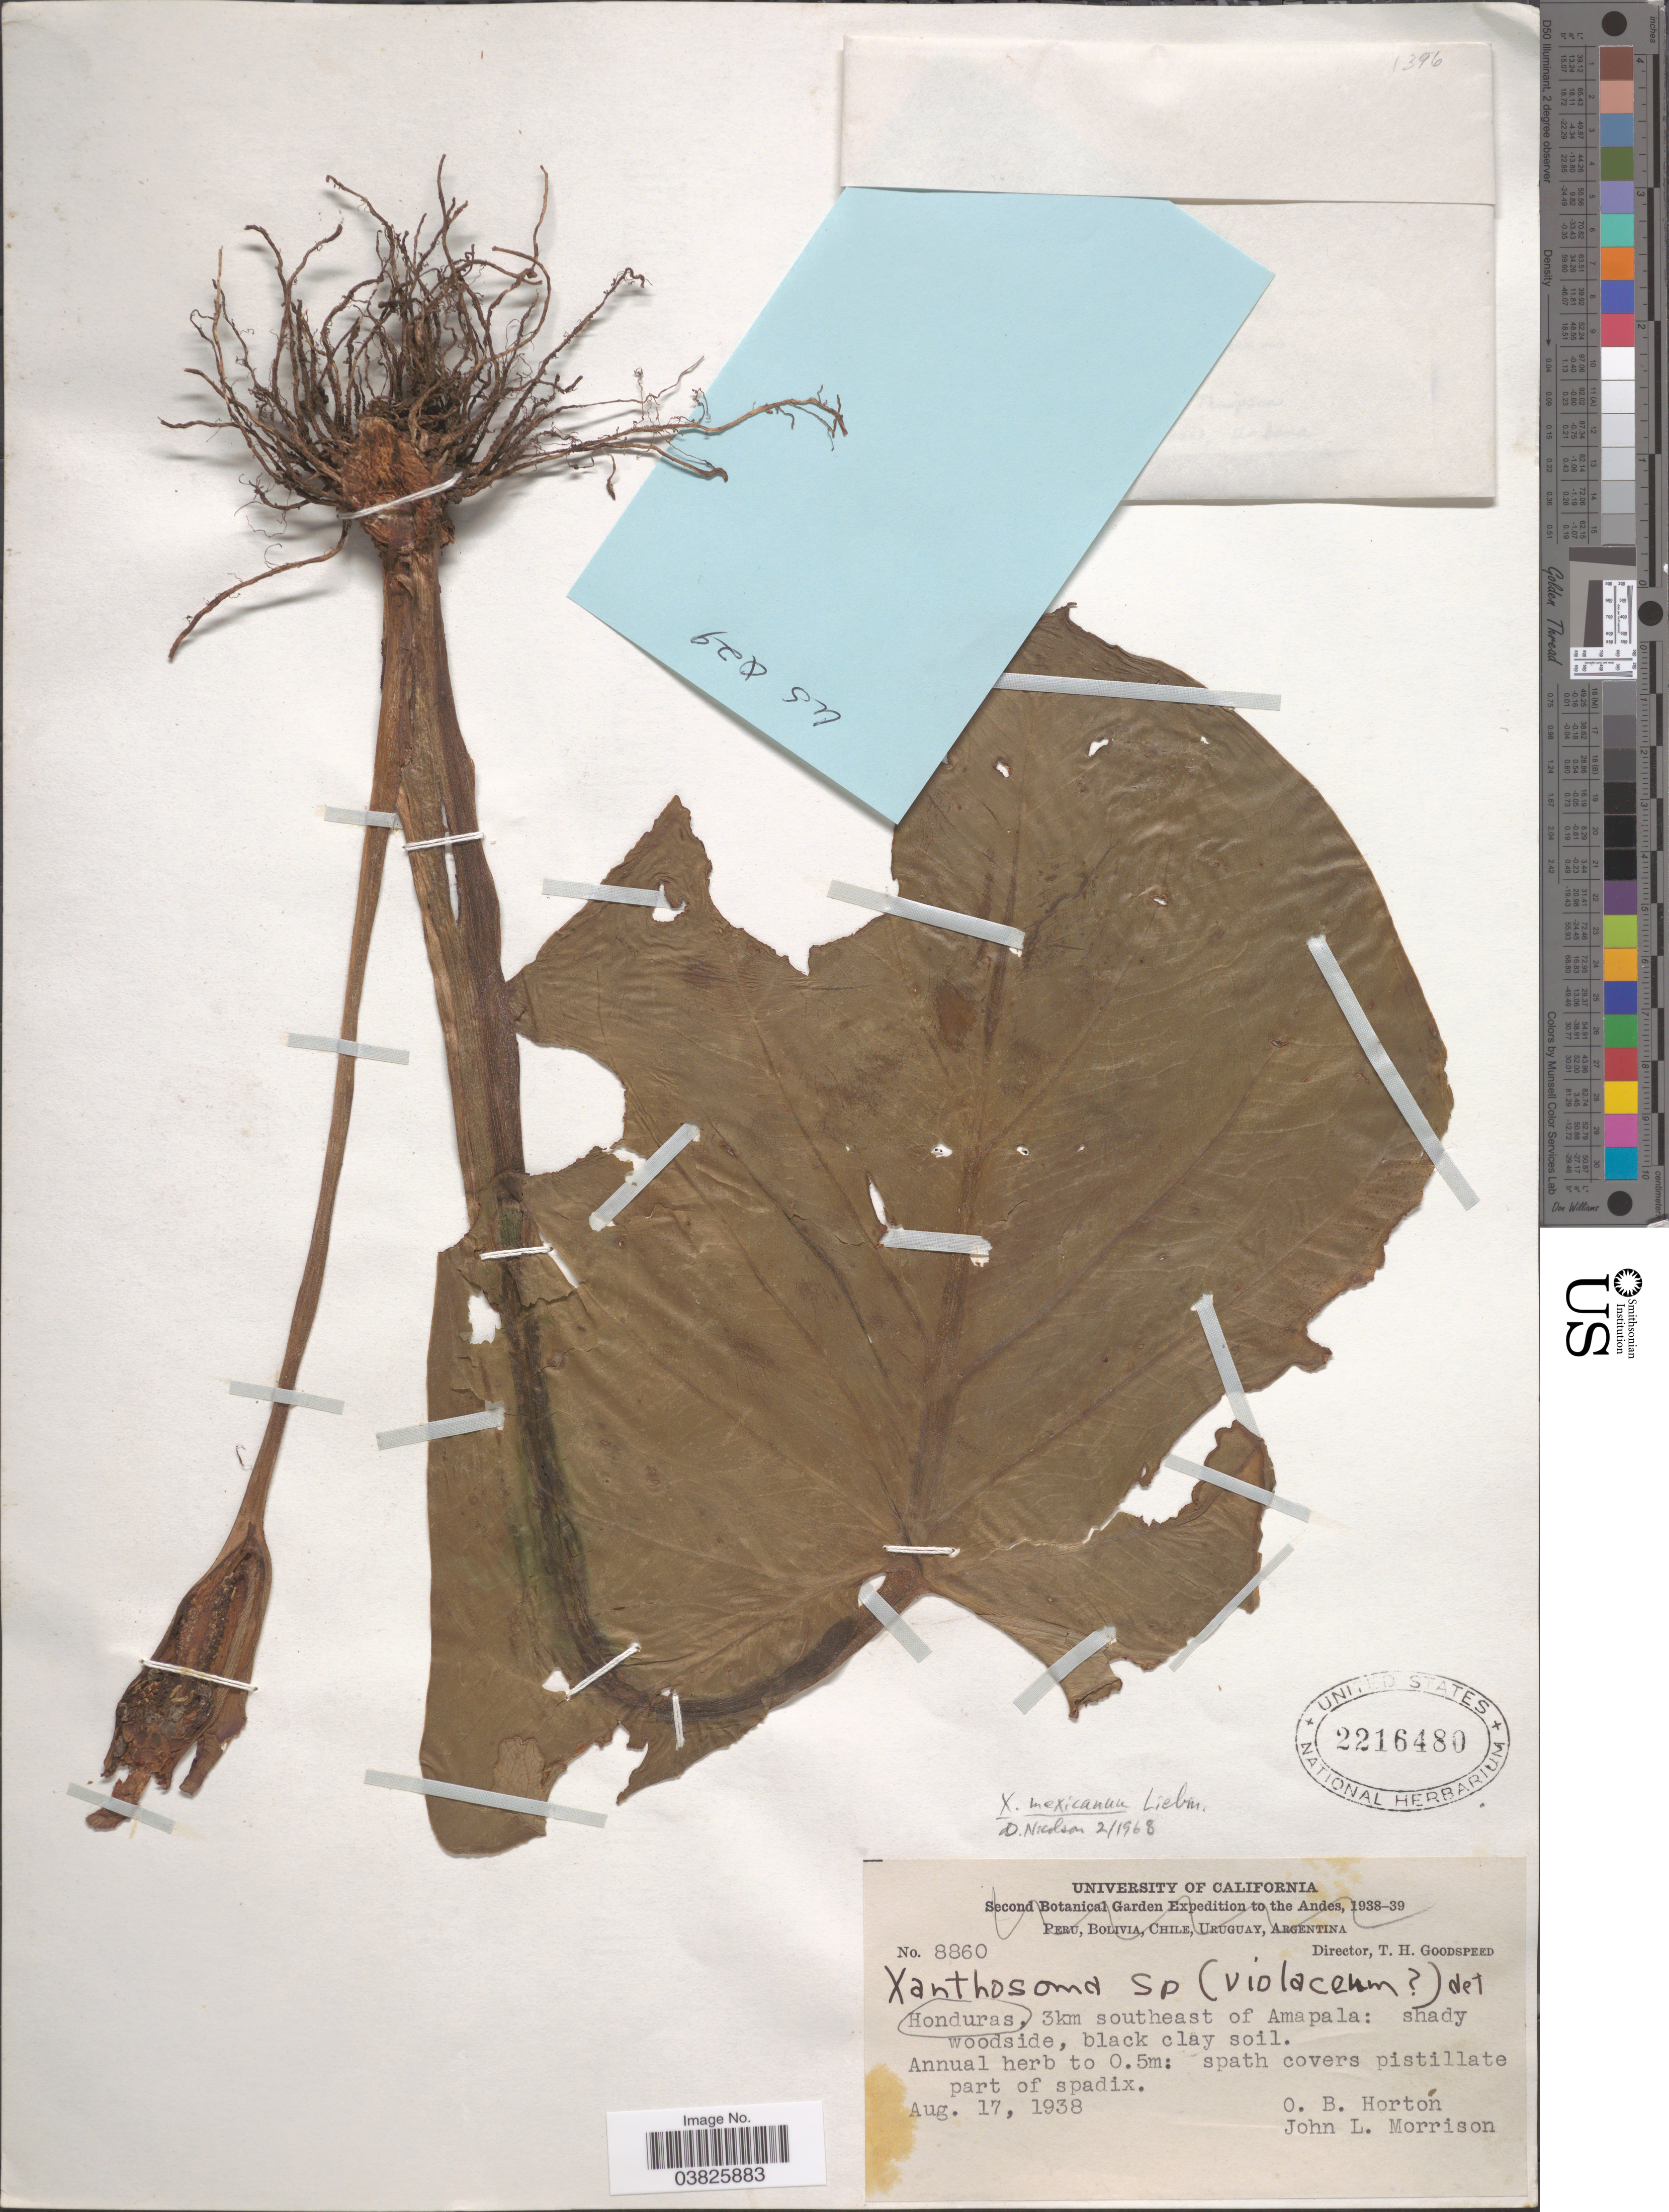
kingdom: Plantae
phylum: Tracheophyta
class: Liliopsida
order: Alismatales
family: Araceae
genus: Xanthosoma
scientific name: Xanthosoma mexicanum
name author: Liebm.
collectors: O. B. Horton & J. Morrison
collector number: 8860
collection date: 1938-08-17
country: Honduras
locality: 3km southeast of Amapala.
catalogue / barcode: US 2216480